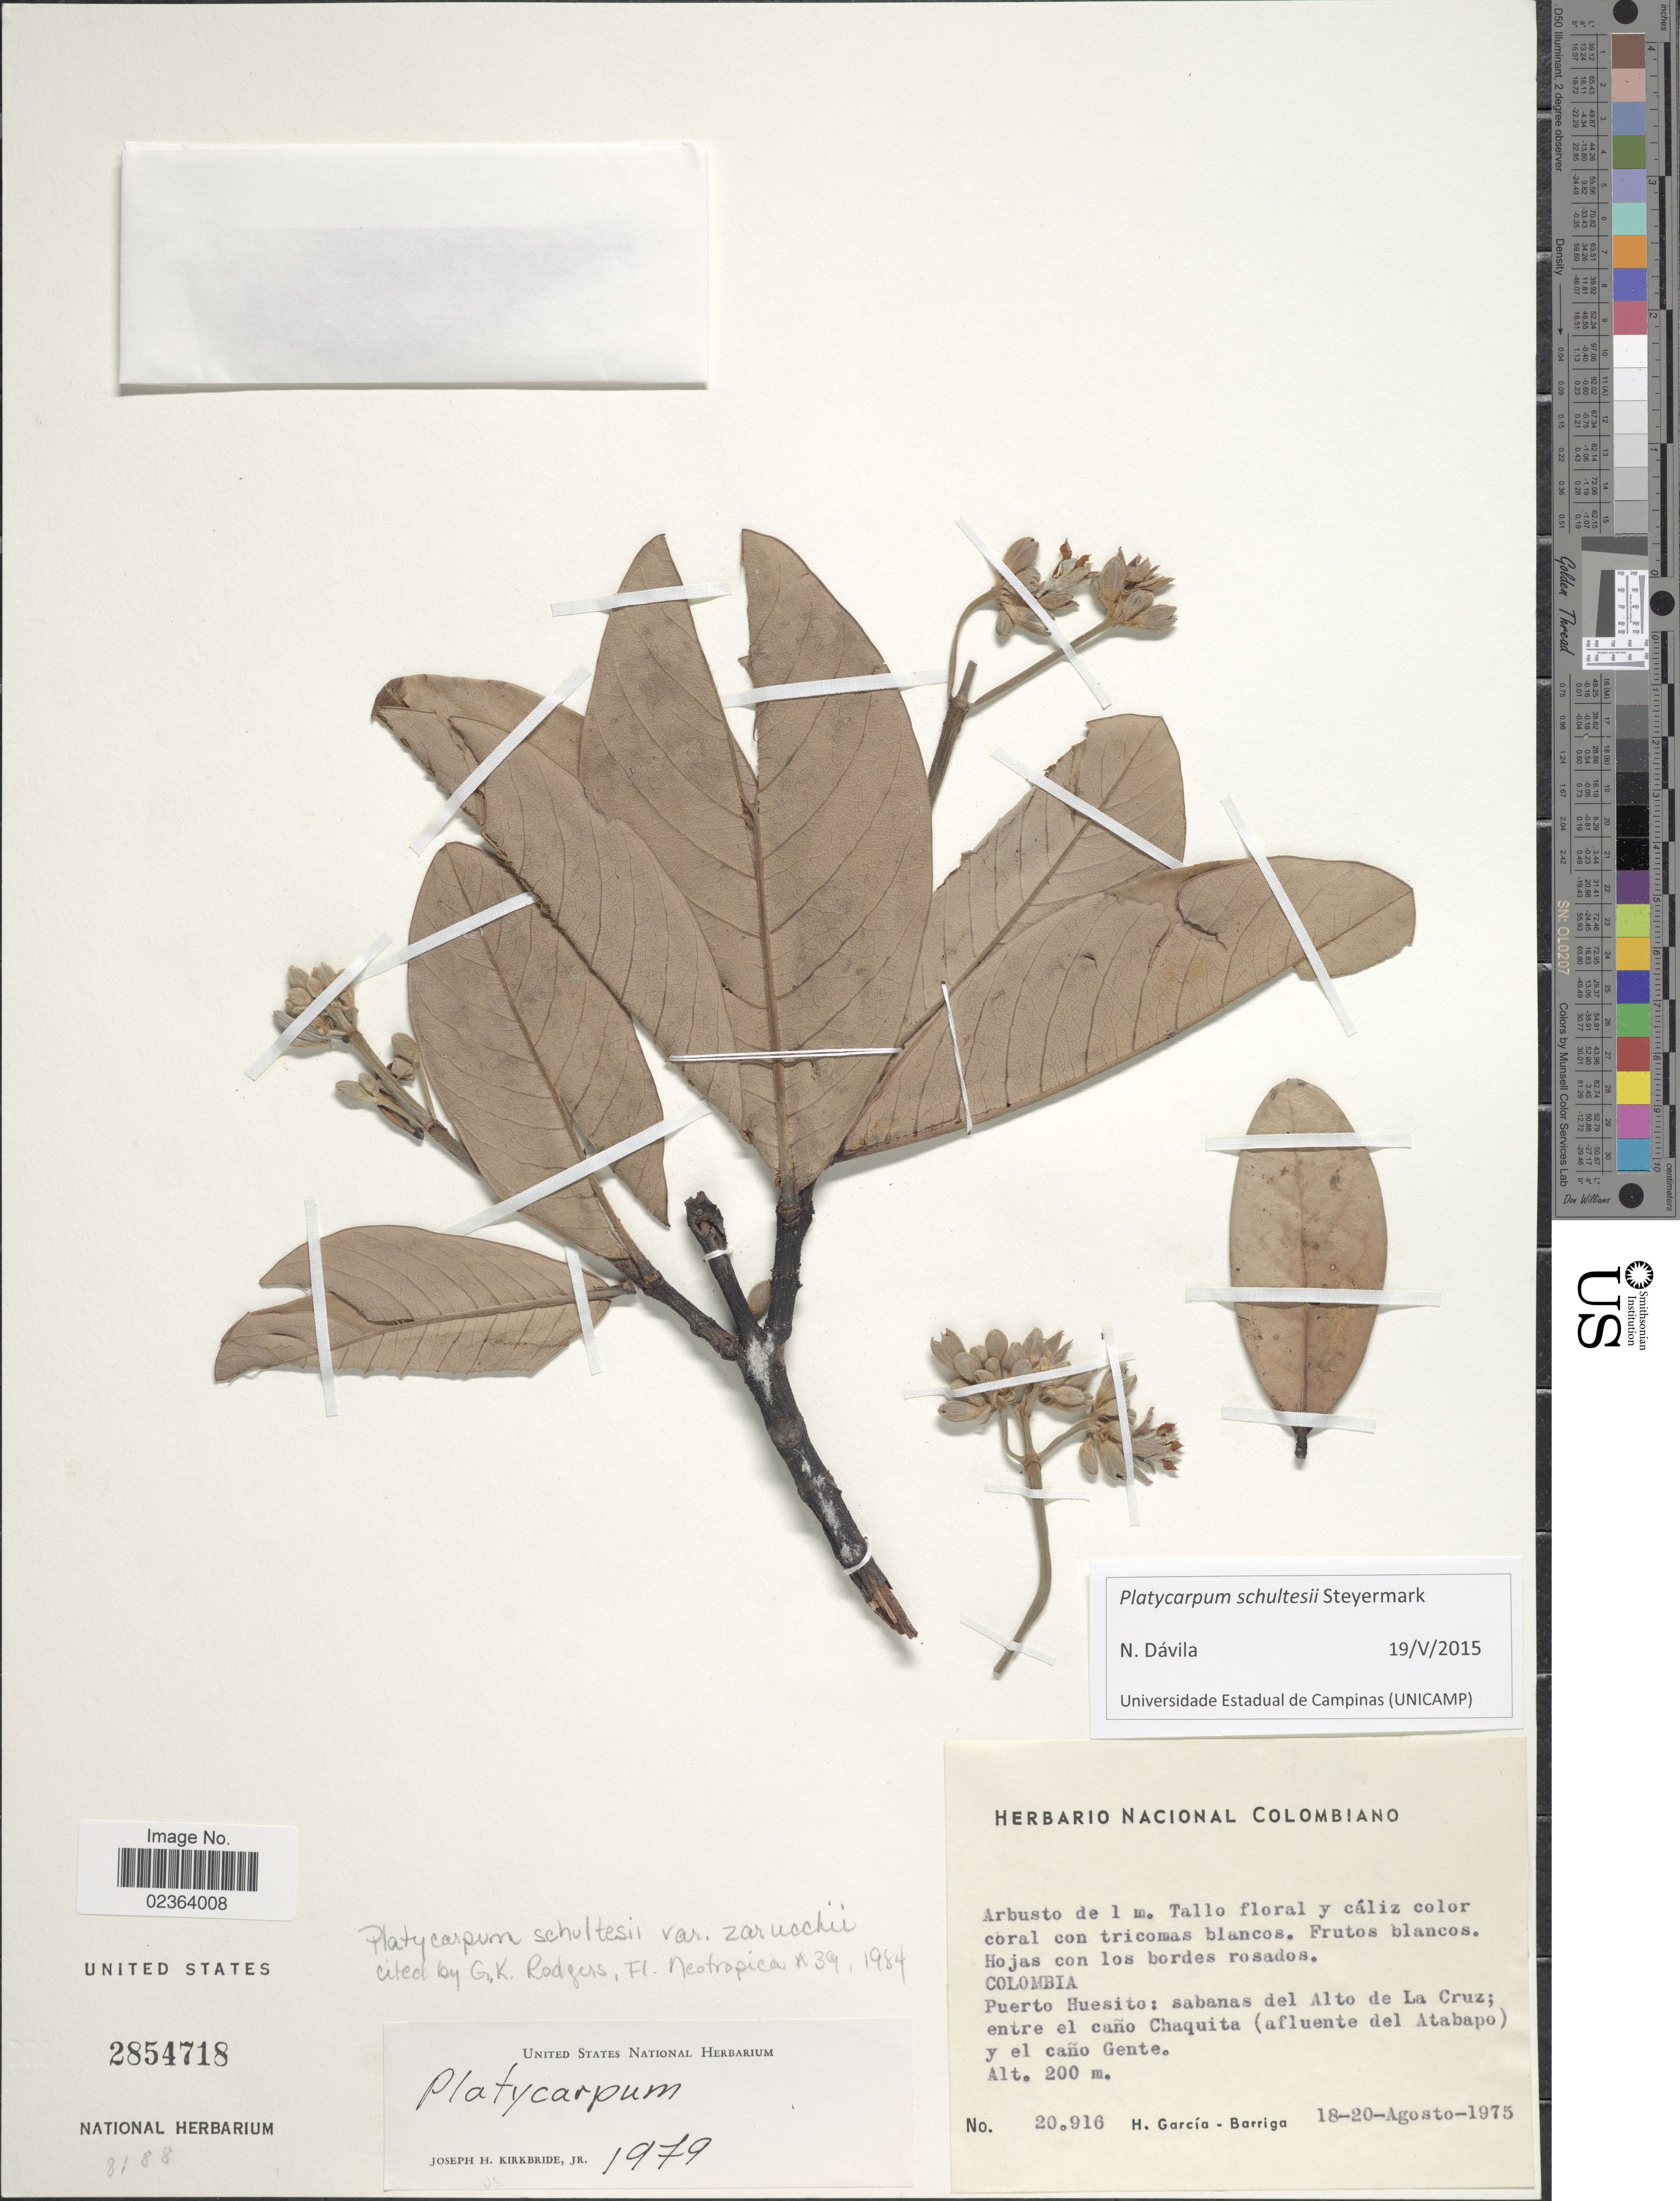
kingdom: Plantae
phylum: Tracheophyta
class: Magnoliopsida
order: Gentianales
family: Rubiaceae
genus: Platycarpum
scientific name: Platycarpum schultesii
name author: Steyerm.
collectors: H. García Barriga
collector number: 20916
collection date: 1975-08-18/1975-08-20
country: Colombia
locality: Puerto Huesito: sabanas del Alto de La Cruz: entre el cano Chaquito (afluente del Atabapo) y el cano Gente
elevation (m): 200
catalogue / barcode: US 2854718